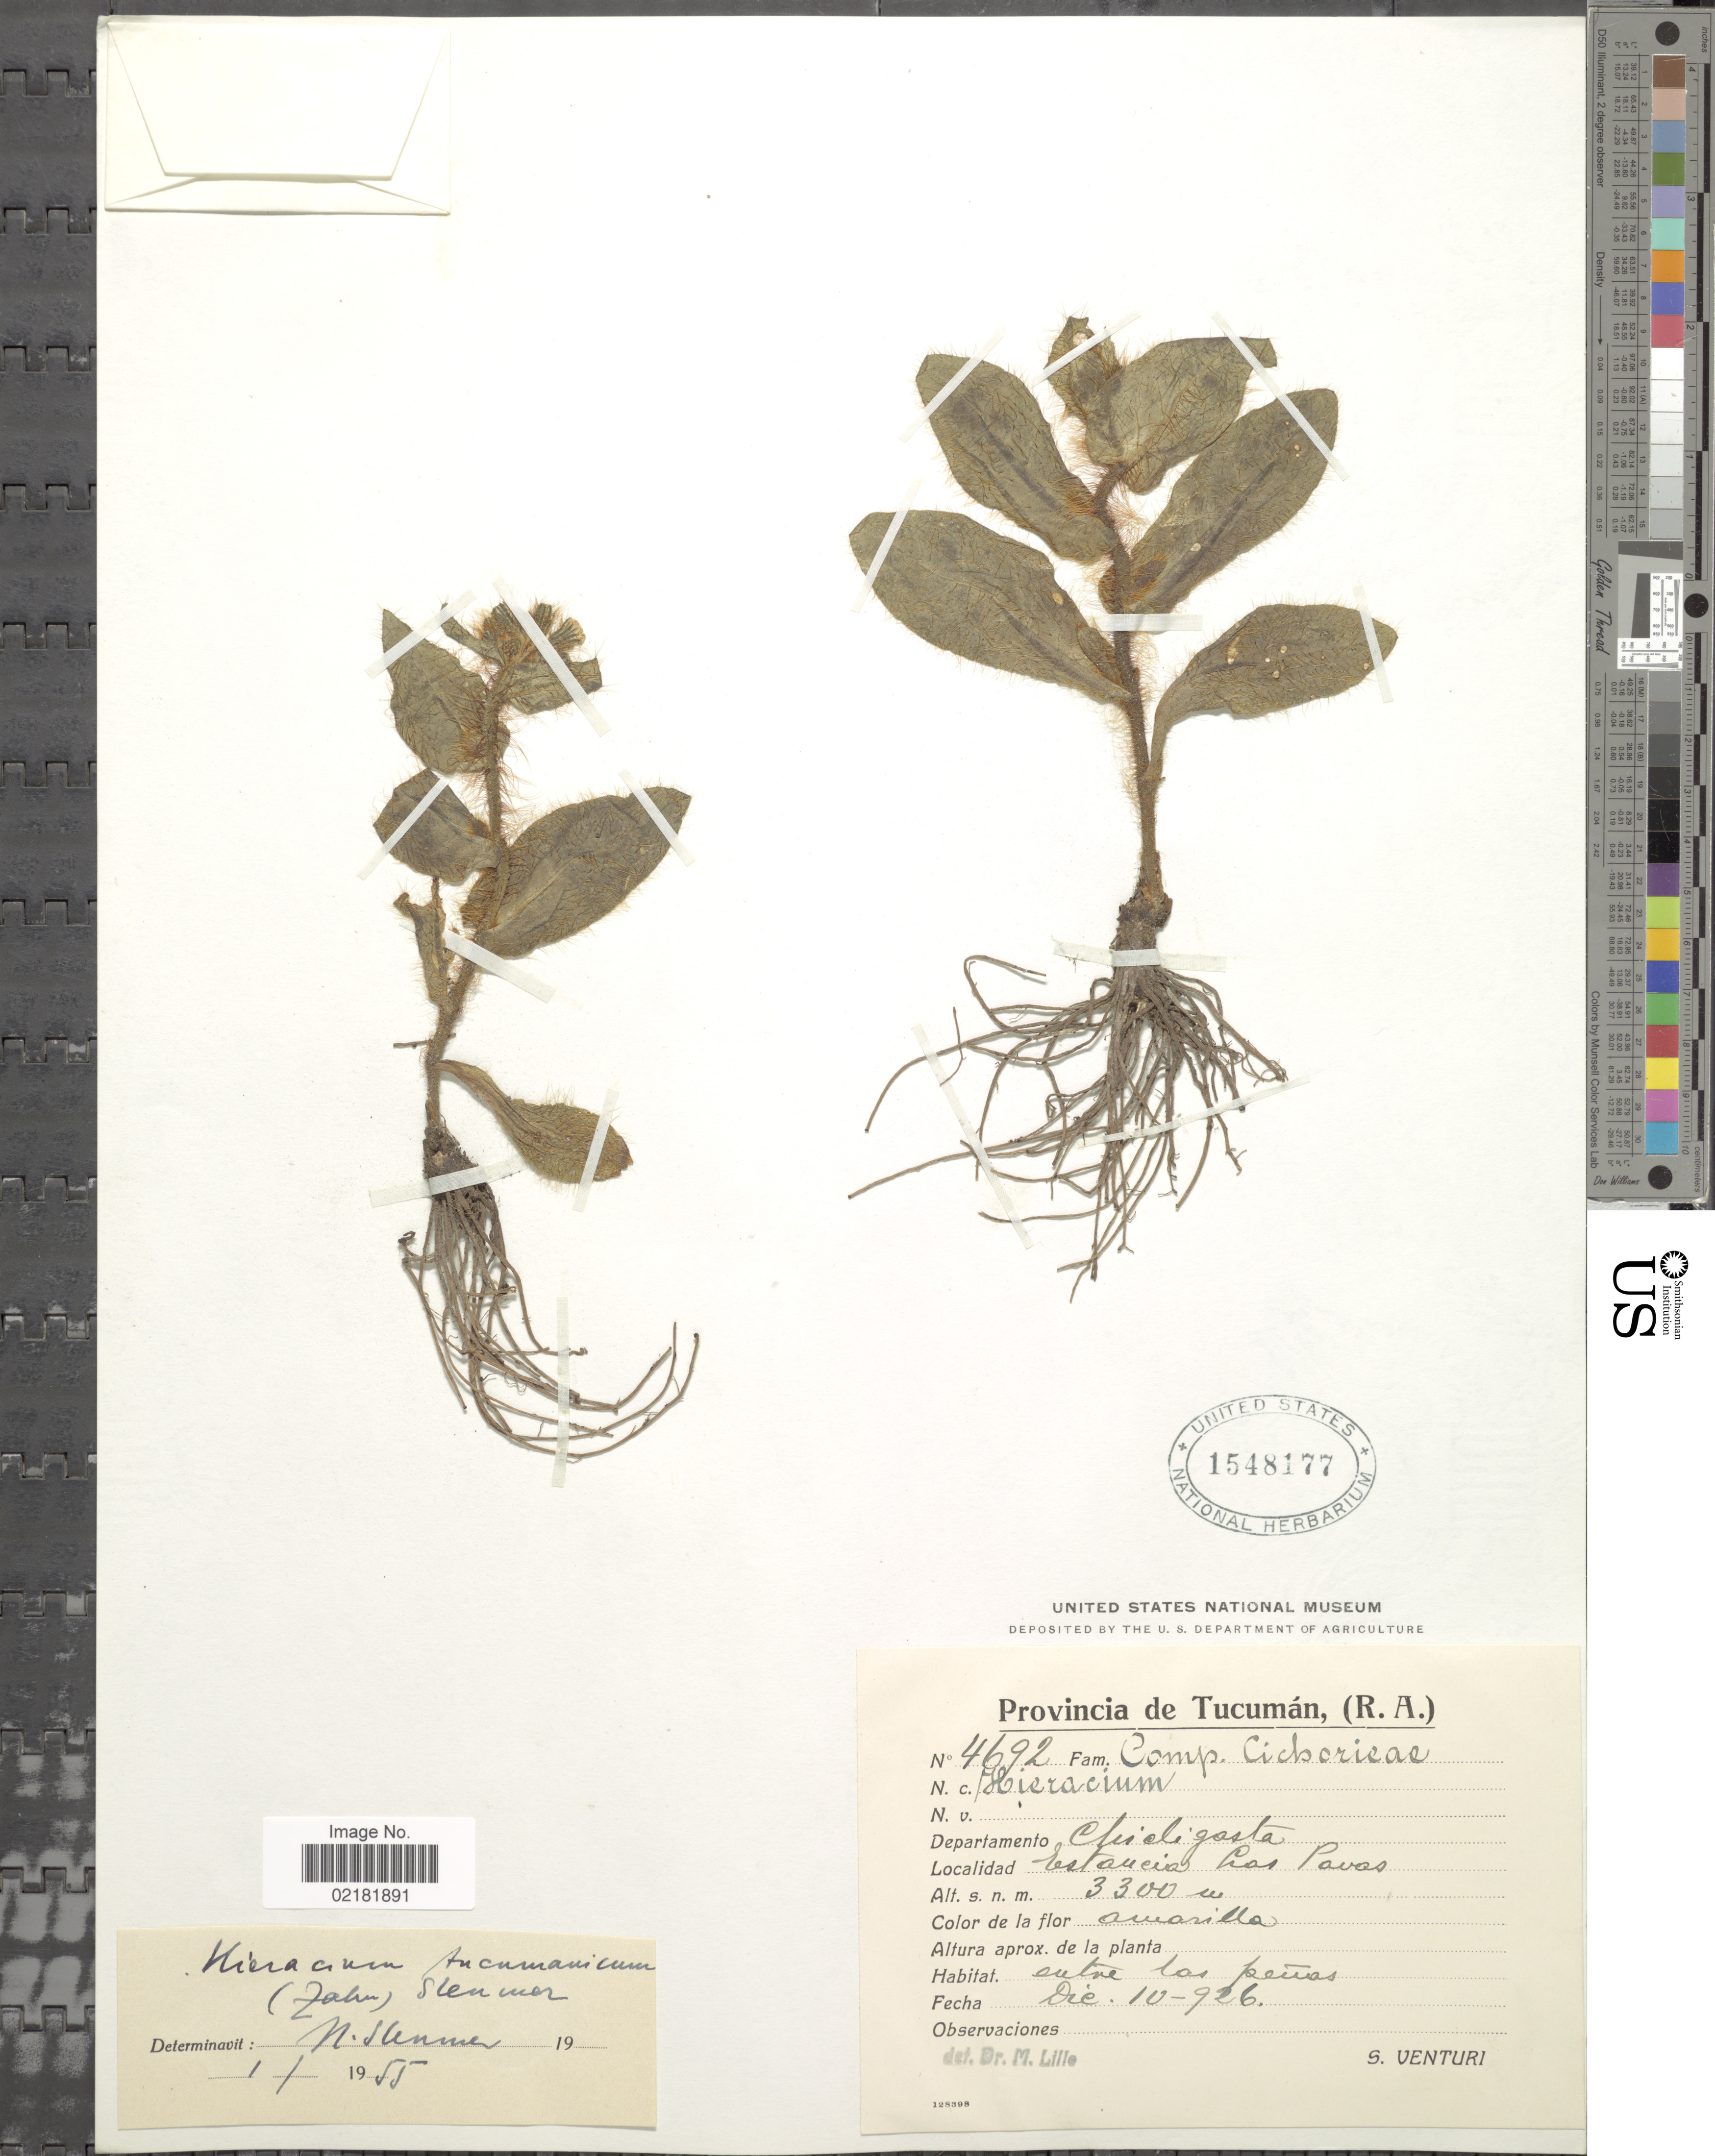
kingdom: Plantae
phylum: Tracheophyta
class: Magnoliopsida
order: Asterales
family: Asteraceae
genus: Hieracium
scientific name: Hieracium tucumanicum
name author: (Zahn) Sleumer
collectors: S. Venturi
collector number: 4692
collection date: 1926-12-10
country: Argentina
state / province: Tucuman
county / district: Chicligasta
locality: Estancia Las Pavas.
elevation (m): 3300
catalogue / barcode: US 1548177